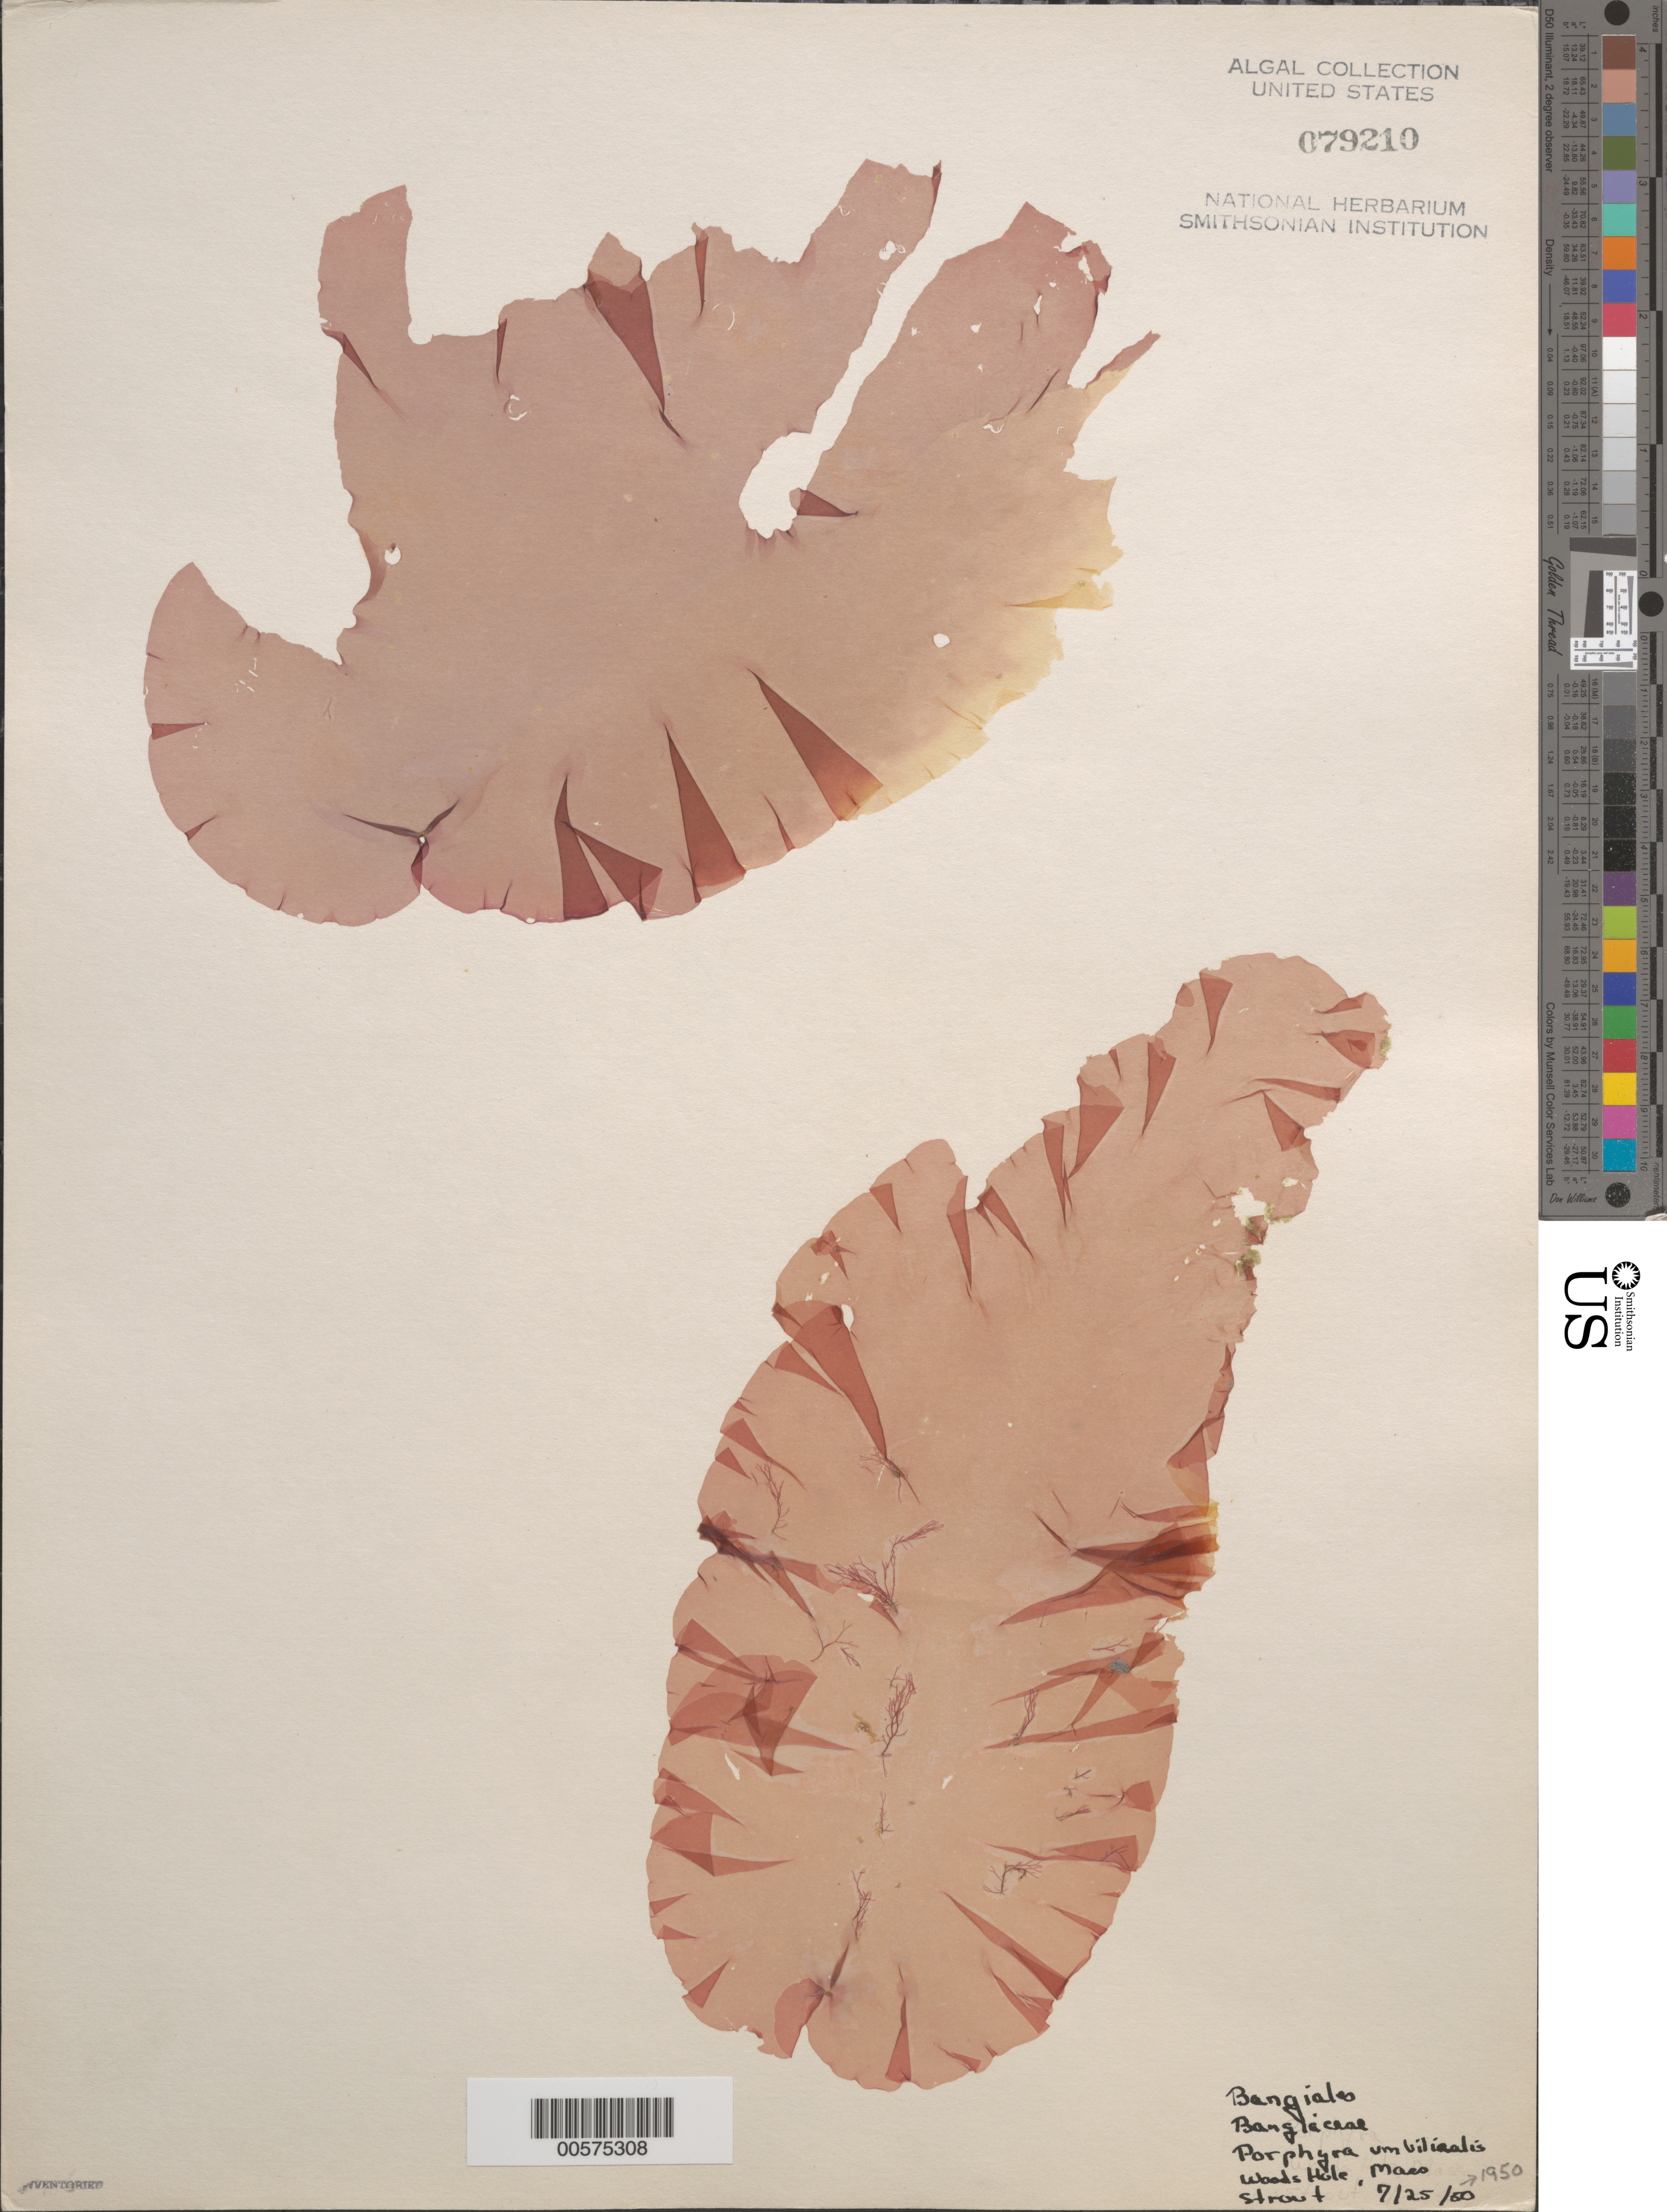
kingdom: Plantae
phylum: Rhodophyta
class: Bangiophyceae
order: Bangiales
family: Bangiaceae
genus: Porphyra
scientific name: Porphyra umbilicalis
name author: Kütz.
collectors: P. Strout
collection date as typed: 25 Jul 1950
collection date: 1950-07-25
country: United States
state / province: Massachusetts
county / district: Barnstable County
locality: Woods Hole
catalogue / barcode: US 79210